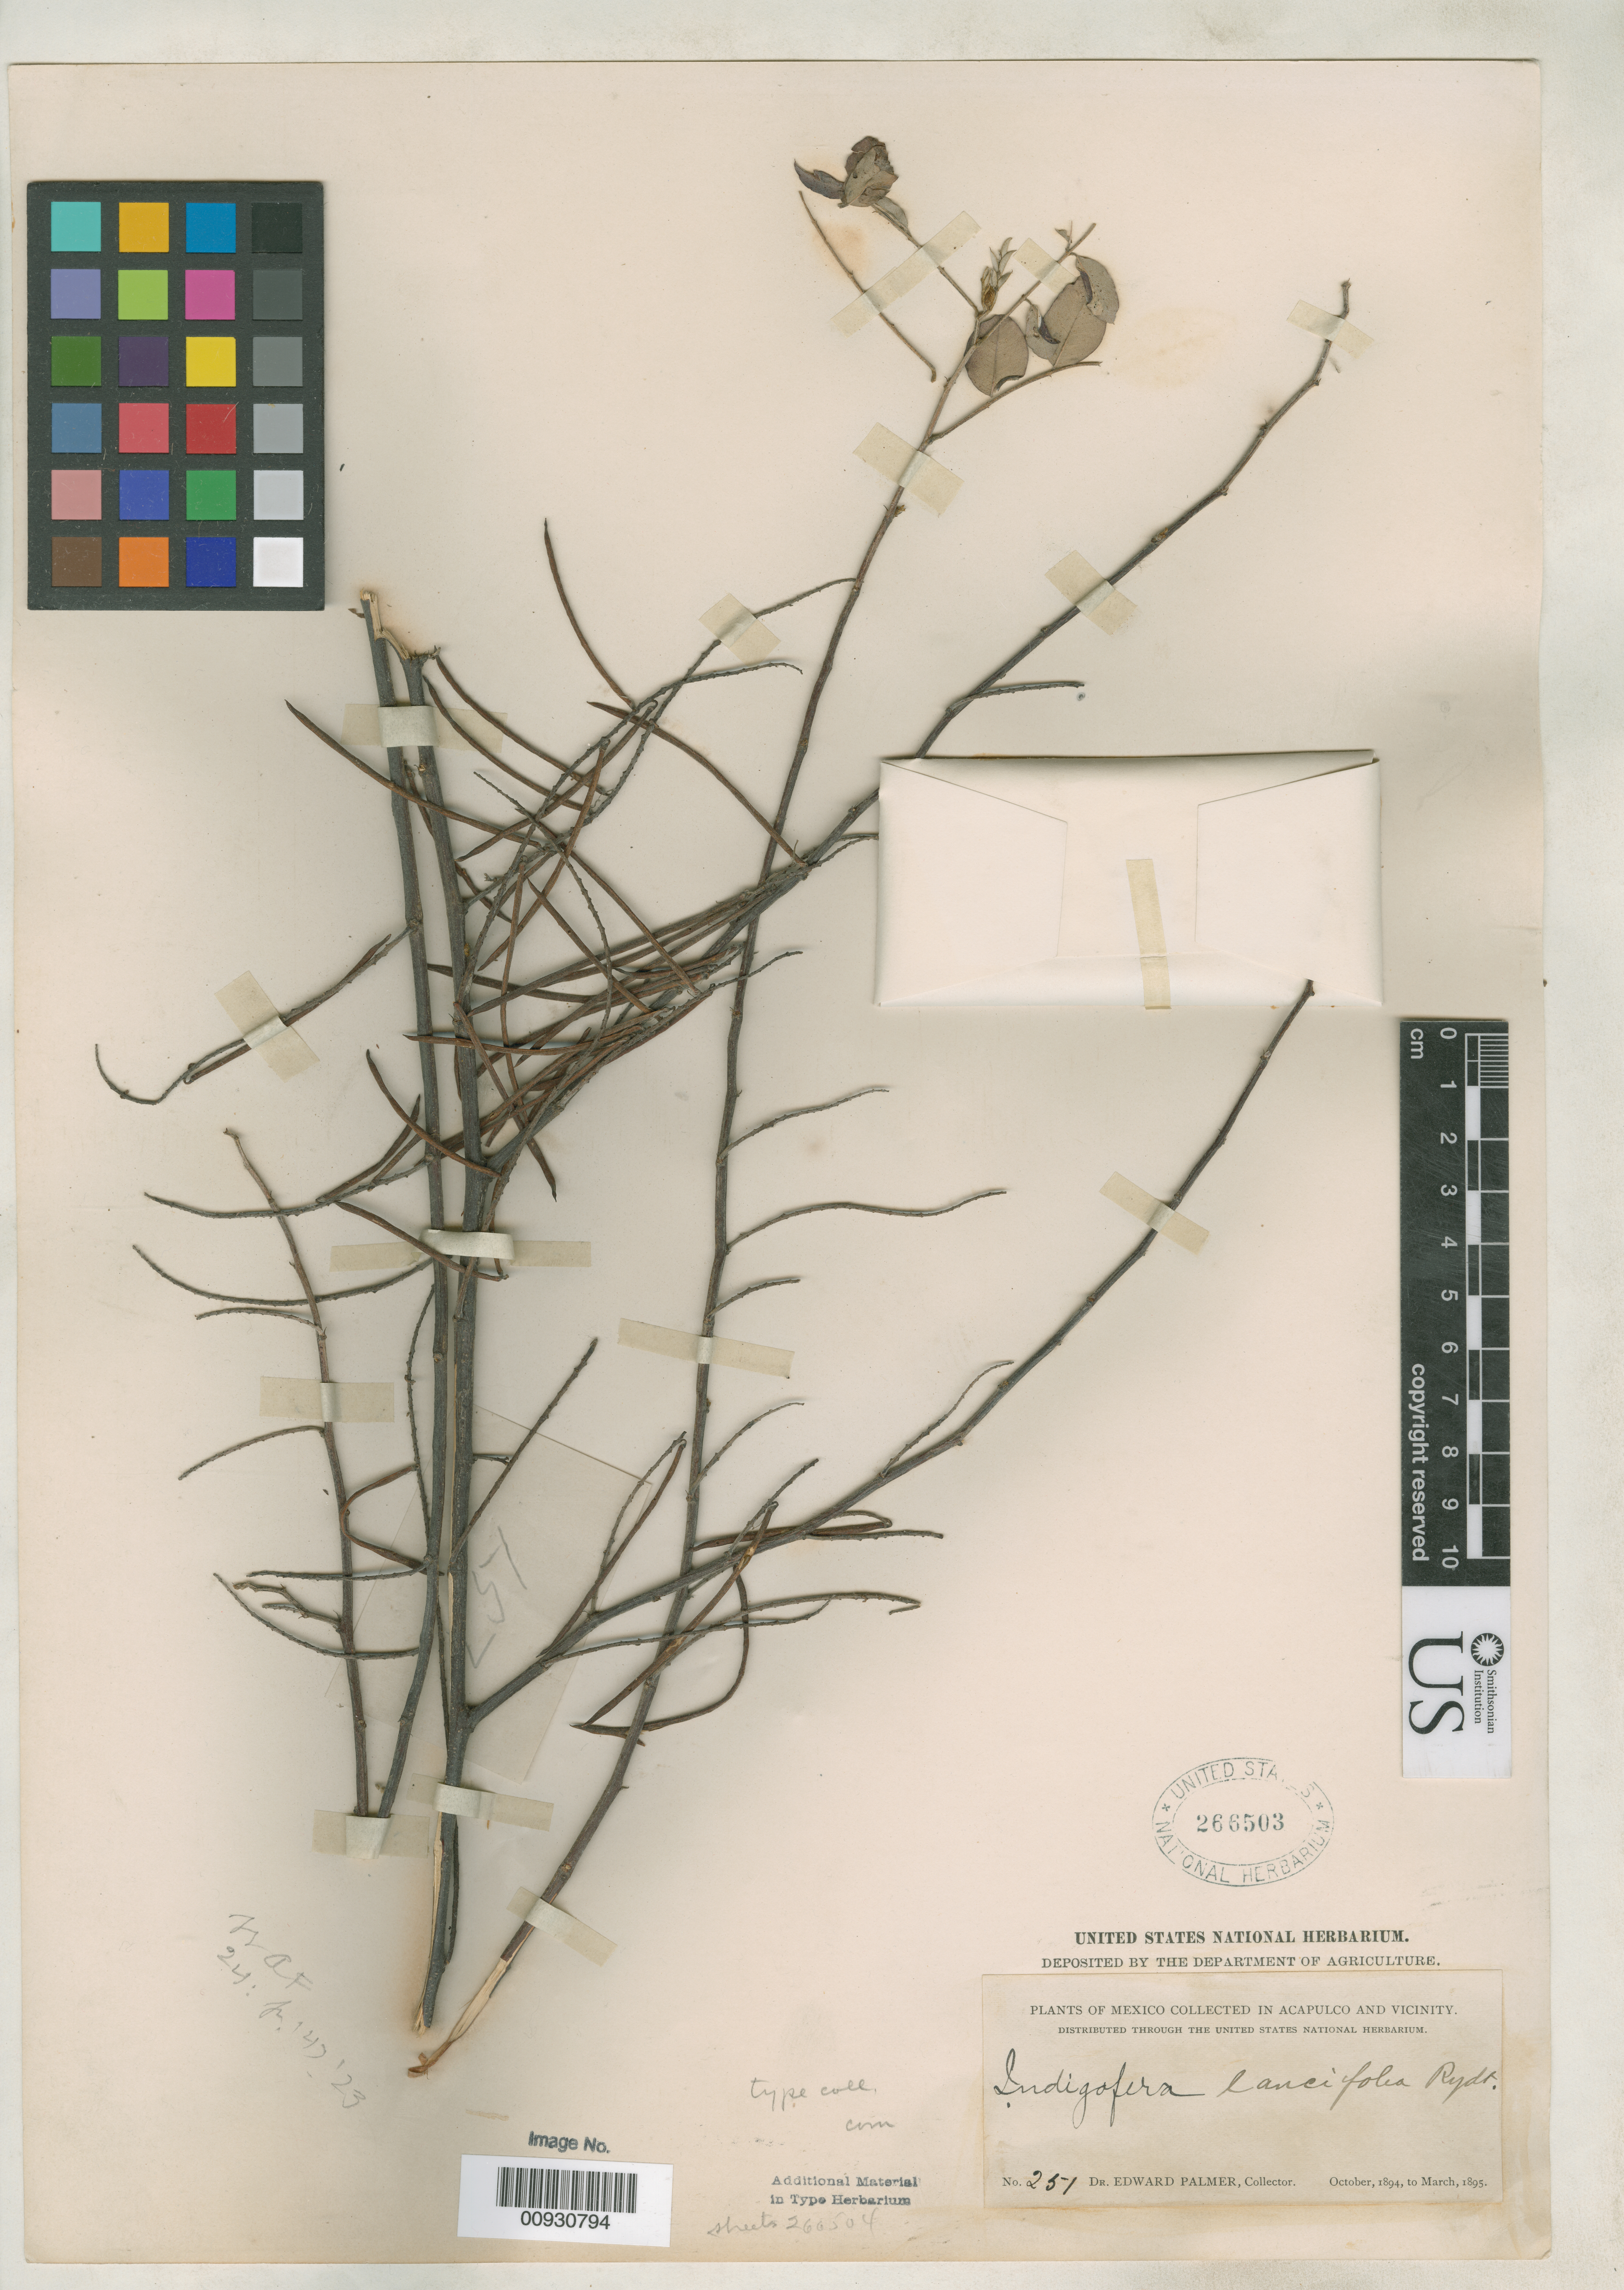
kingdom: Plantae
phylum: Tracheophyta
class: Magnoliopsida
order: Fabales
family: Fabaceae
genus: Indigofera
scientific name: Indigofera lancifolia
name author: Rydb.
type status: Isotype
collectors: E. Palmer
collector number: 251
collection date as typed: Oct 1894 to -- Mar 1894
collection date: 1894-03/1894-10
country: Mexico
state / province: Guerrero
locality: Vicinity of Acapulco.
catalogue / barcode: US 266503